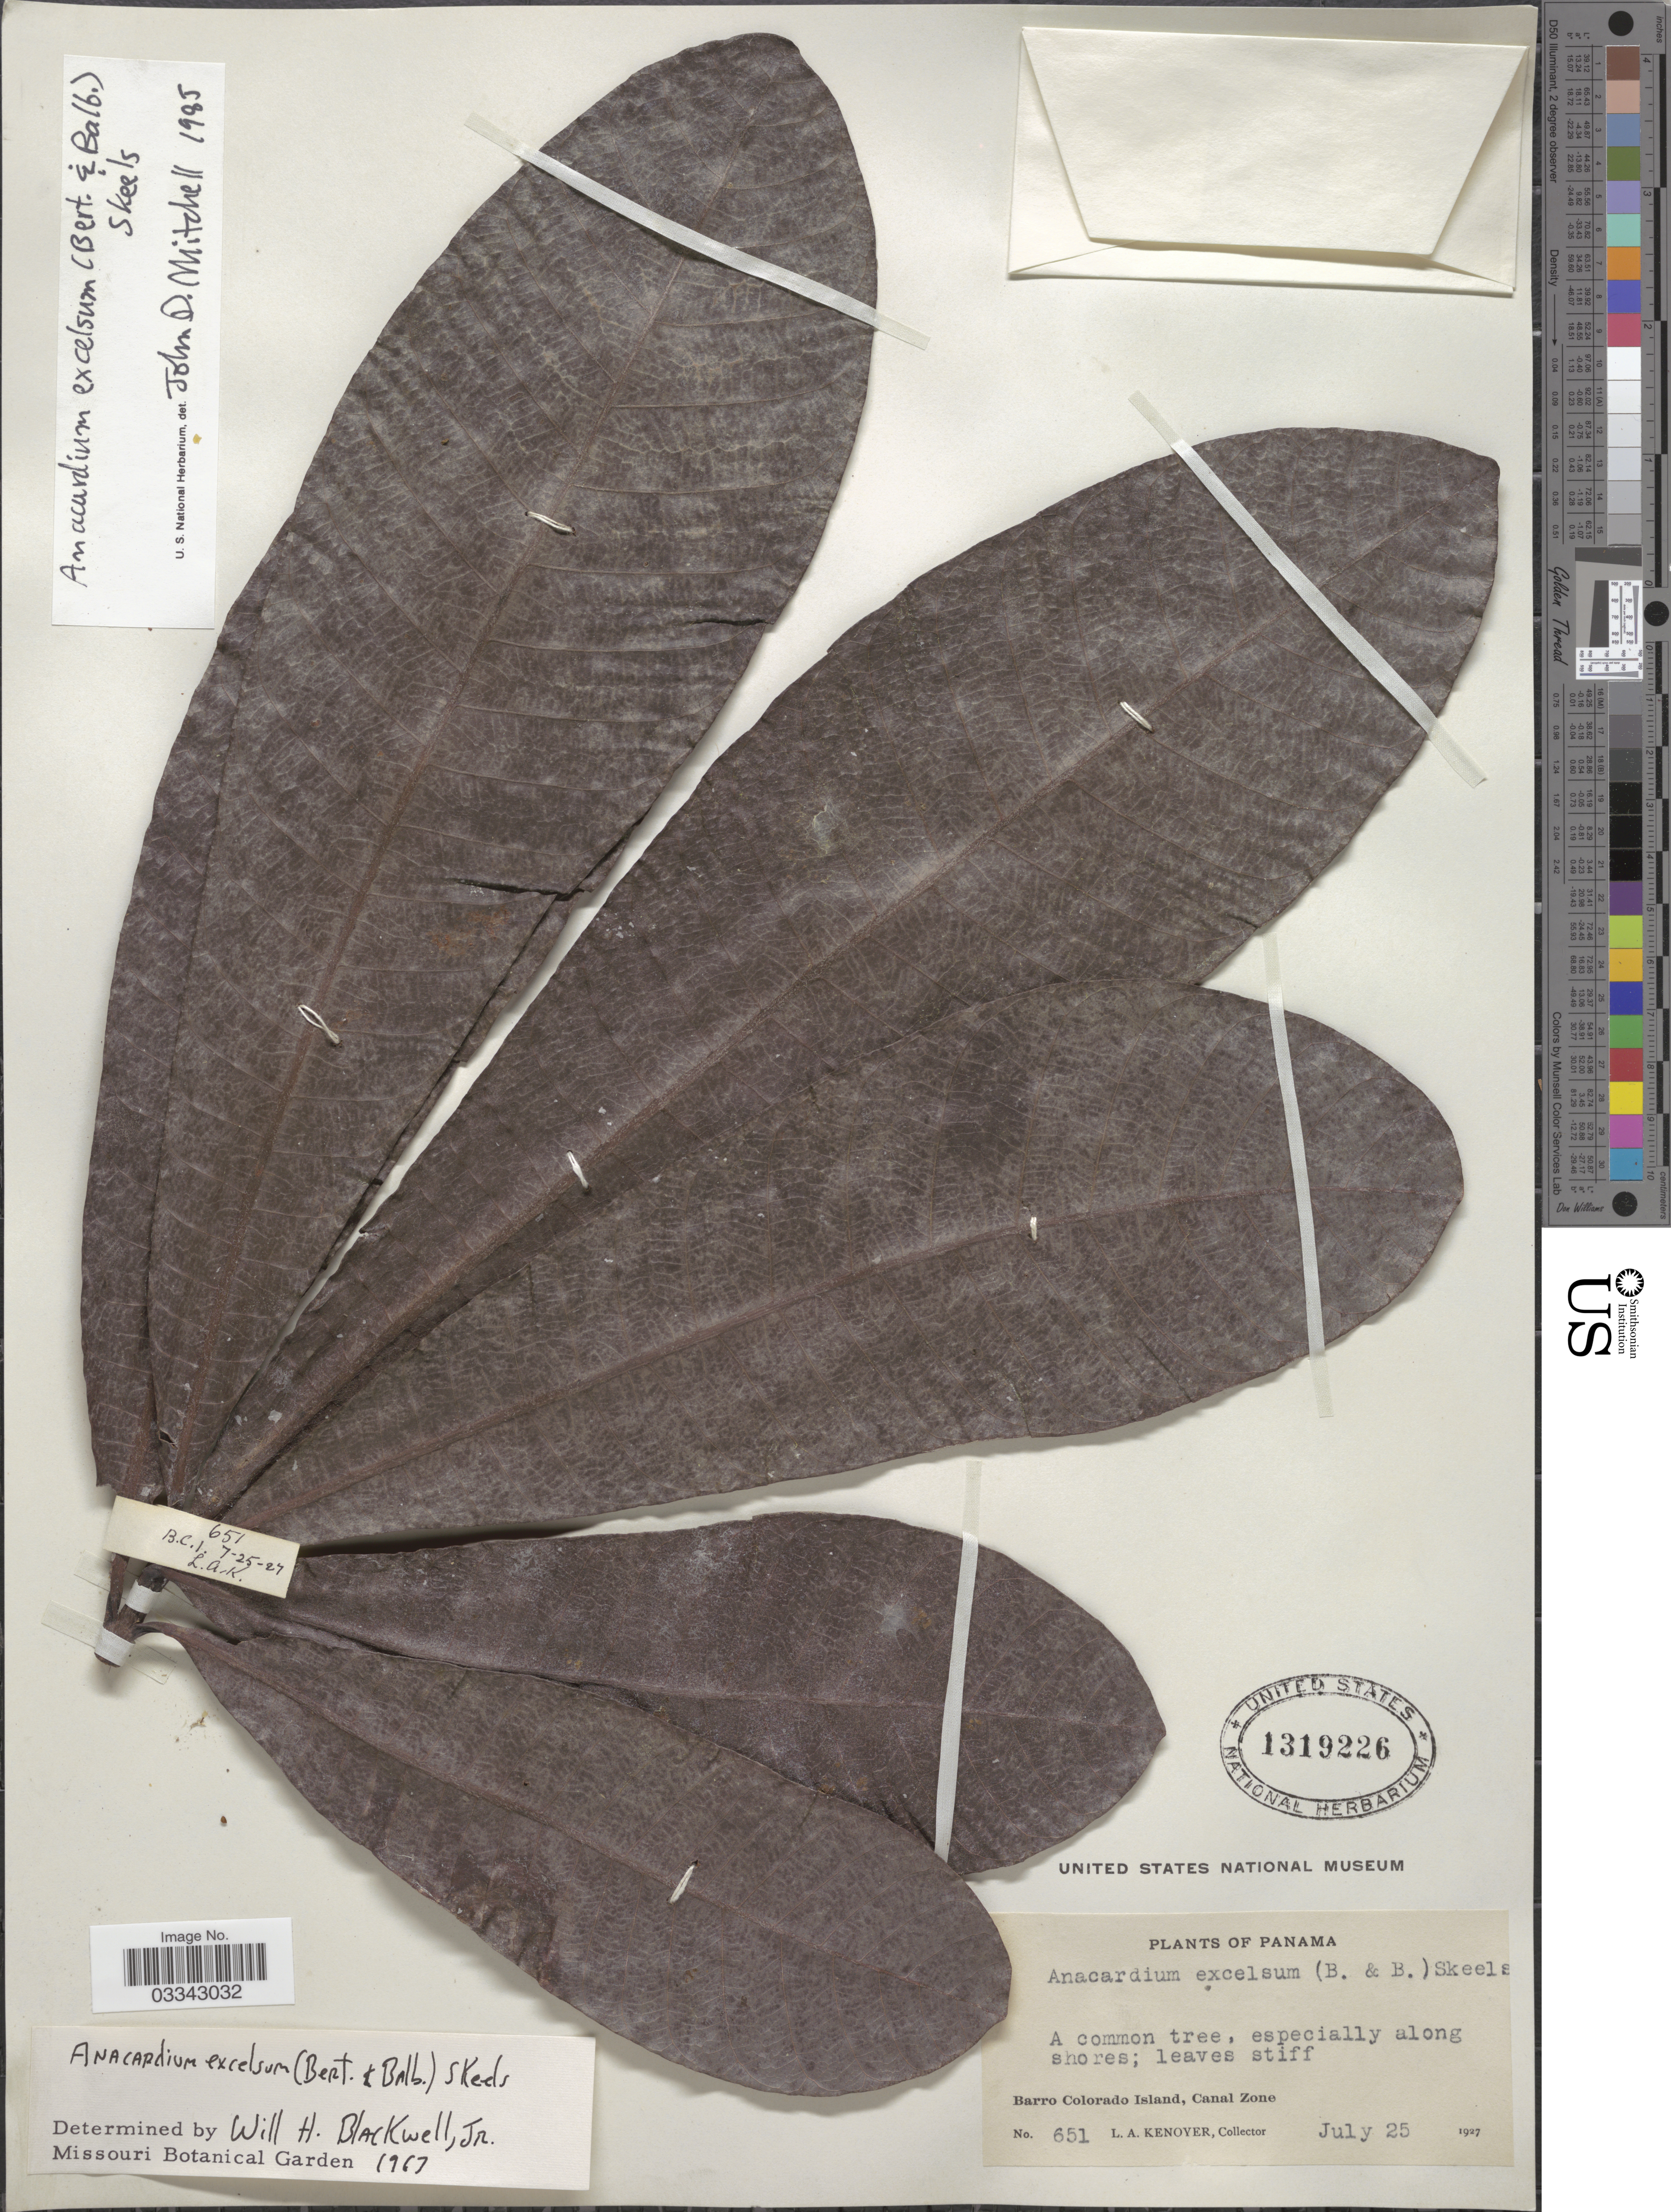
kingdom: Plantae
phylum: Tracheophyta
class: Magnoliopsida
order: Sapindales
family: Anacardiaceae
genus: Anacardium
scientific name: Anacardium excelsum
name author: (Kunth) Skeels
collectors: L. A. Kenoyer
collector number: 651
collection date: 1927-07-25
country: Panama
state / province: Panamá Oeste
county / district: Canal Zone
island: Barro Colorado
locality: Barro Colorado Island, Canal Zone.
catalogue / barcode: US 1319226